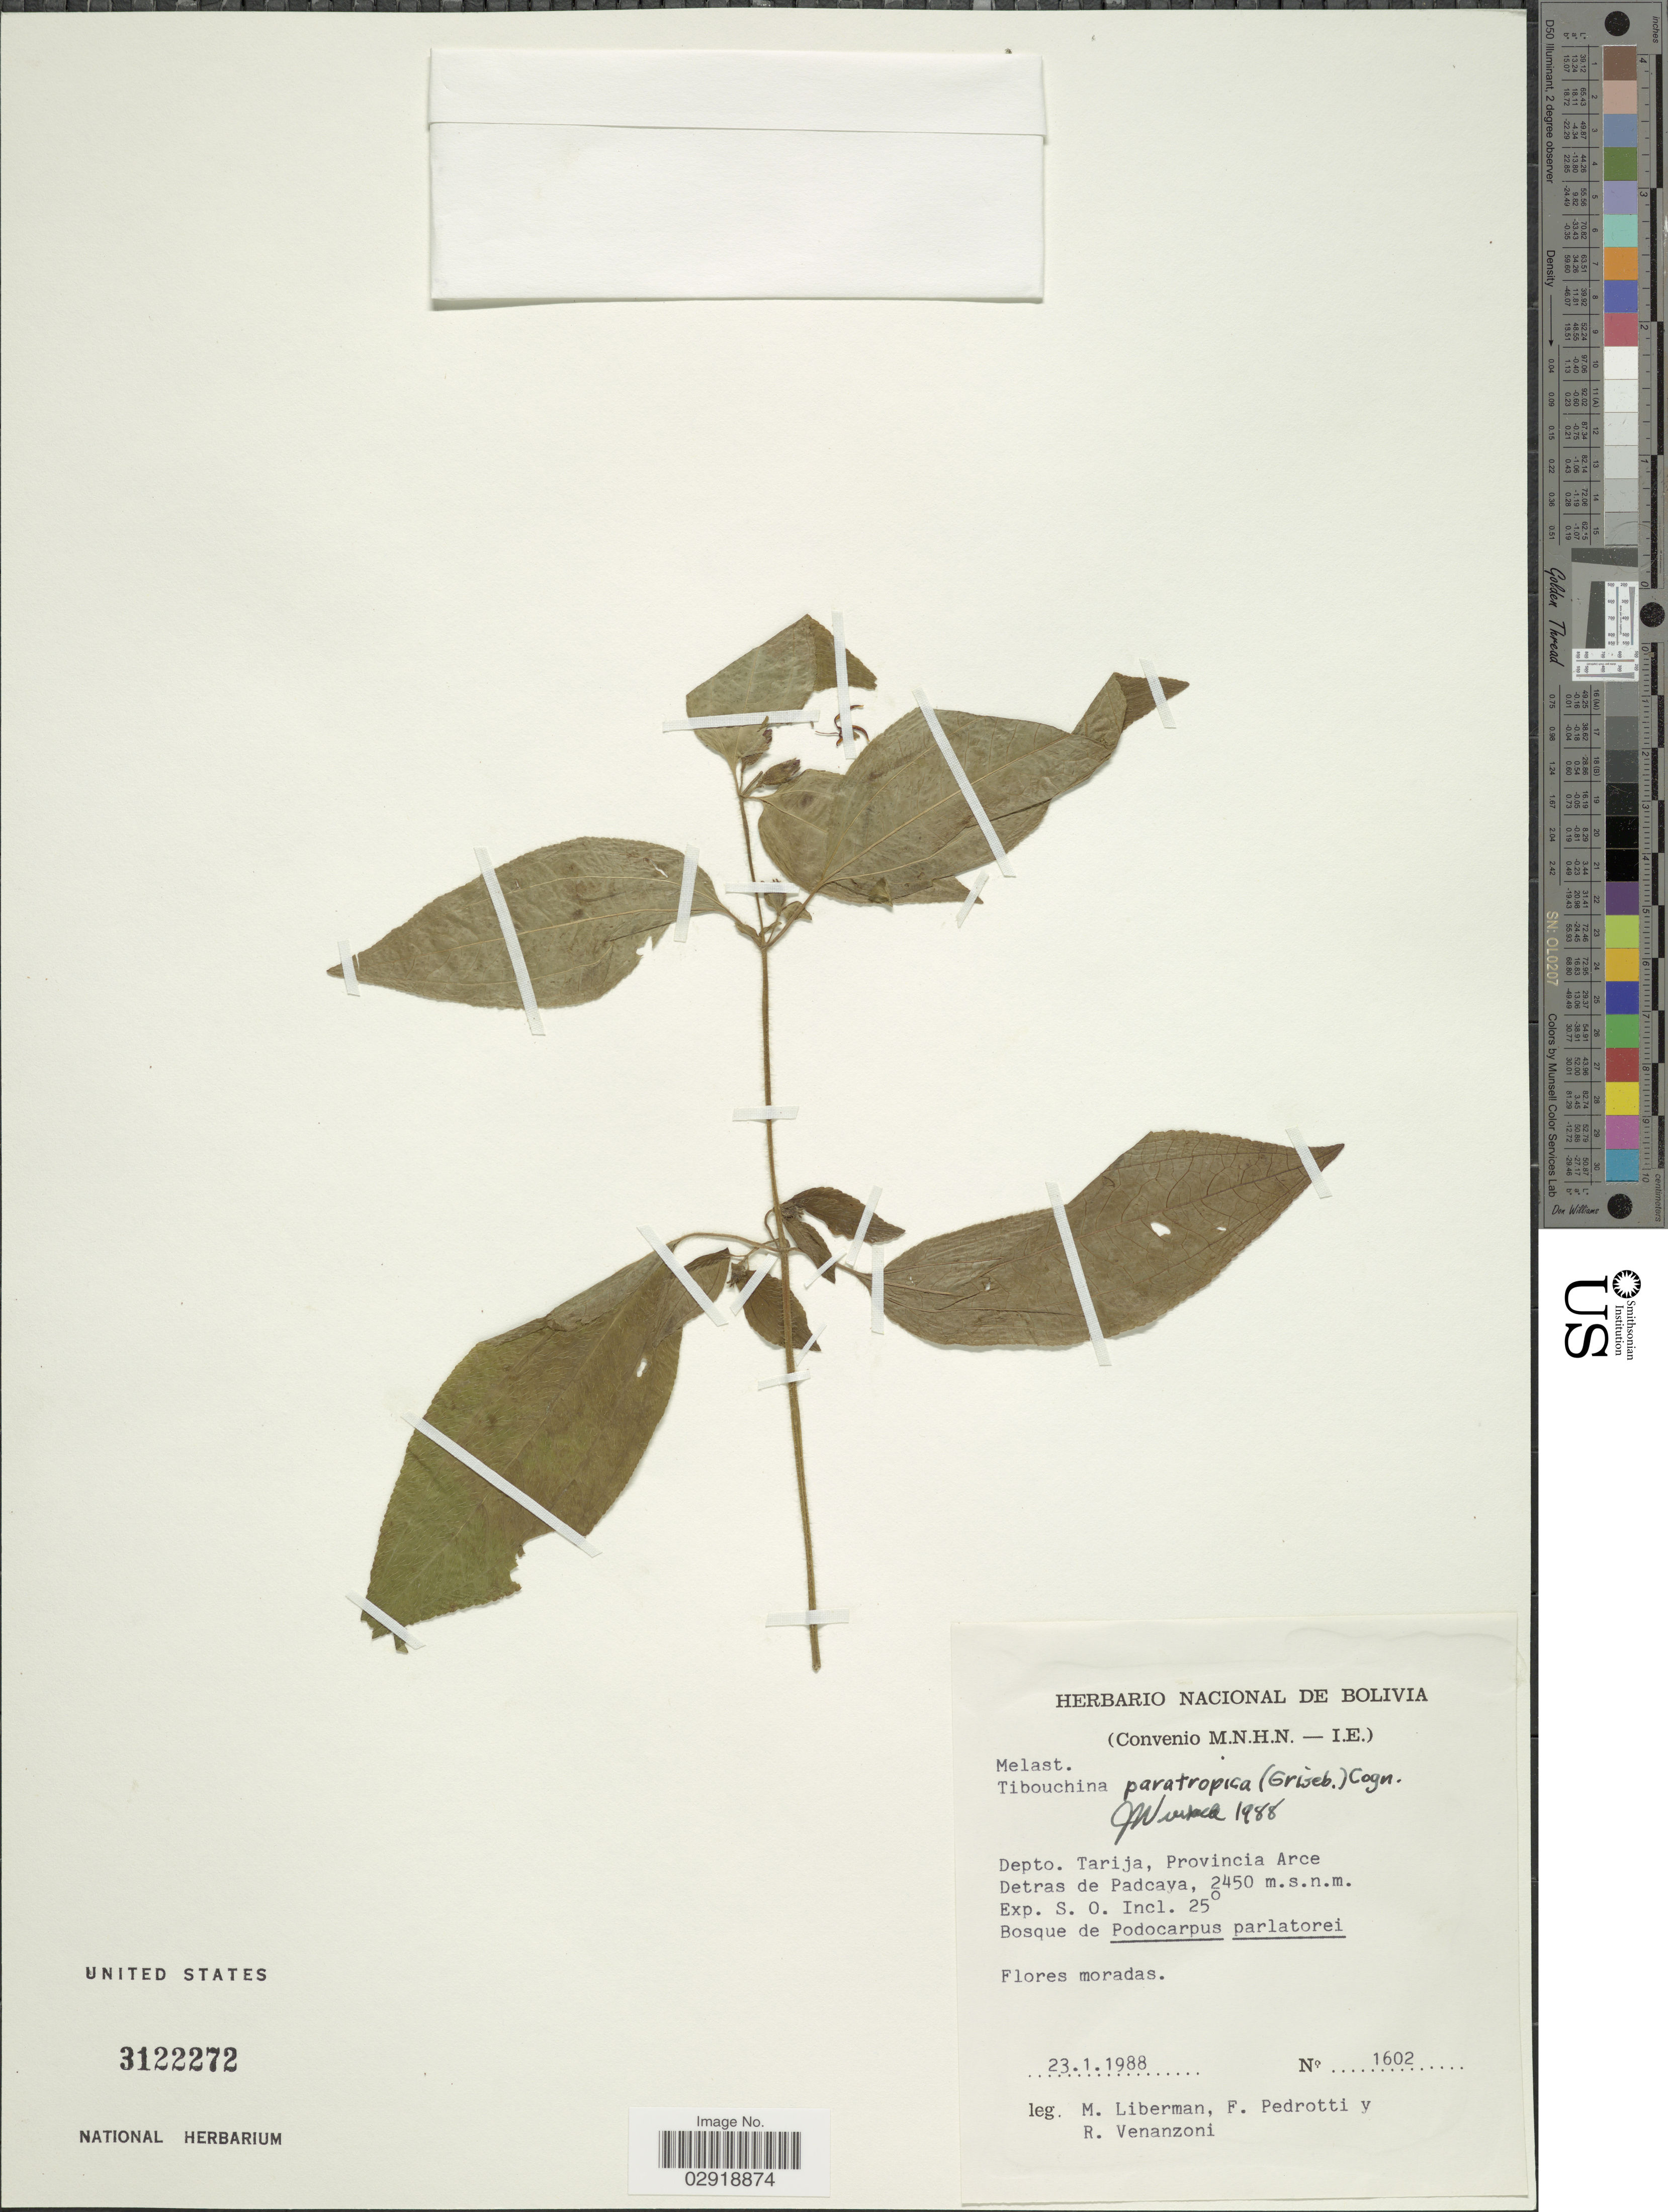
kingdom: Plantae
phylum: Tracheophyta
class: Magnoliopsida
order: Myrtales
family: Melastomataceae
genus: Chaetogastra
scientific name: Chaetogastra paratropica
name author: (Griseb.) P.J.F. Guim. & Michelang.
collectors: M. Liberman, F. Pedrotti & R. Venanzoni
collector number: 1602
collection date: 1988-01-23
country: Bolivia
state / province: Tarija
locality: Depto. Tarija. Provincia Acre. Detras de Padcaya.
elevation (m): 2450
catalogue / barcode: US 3122272